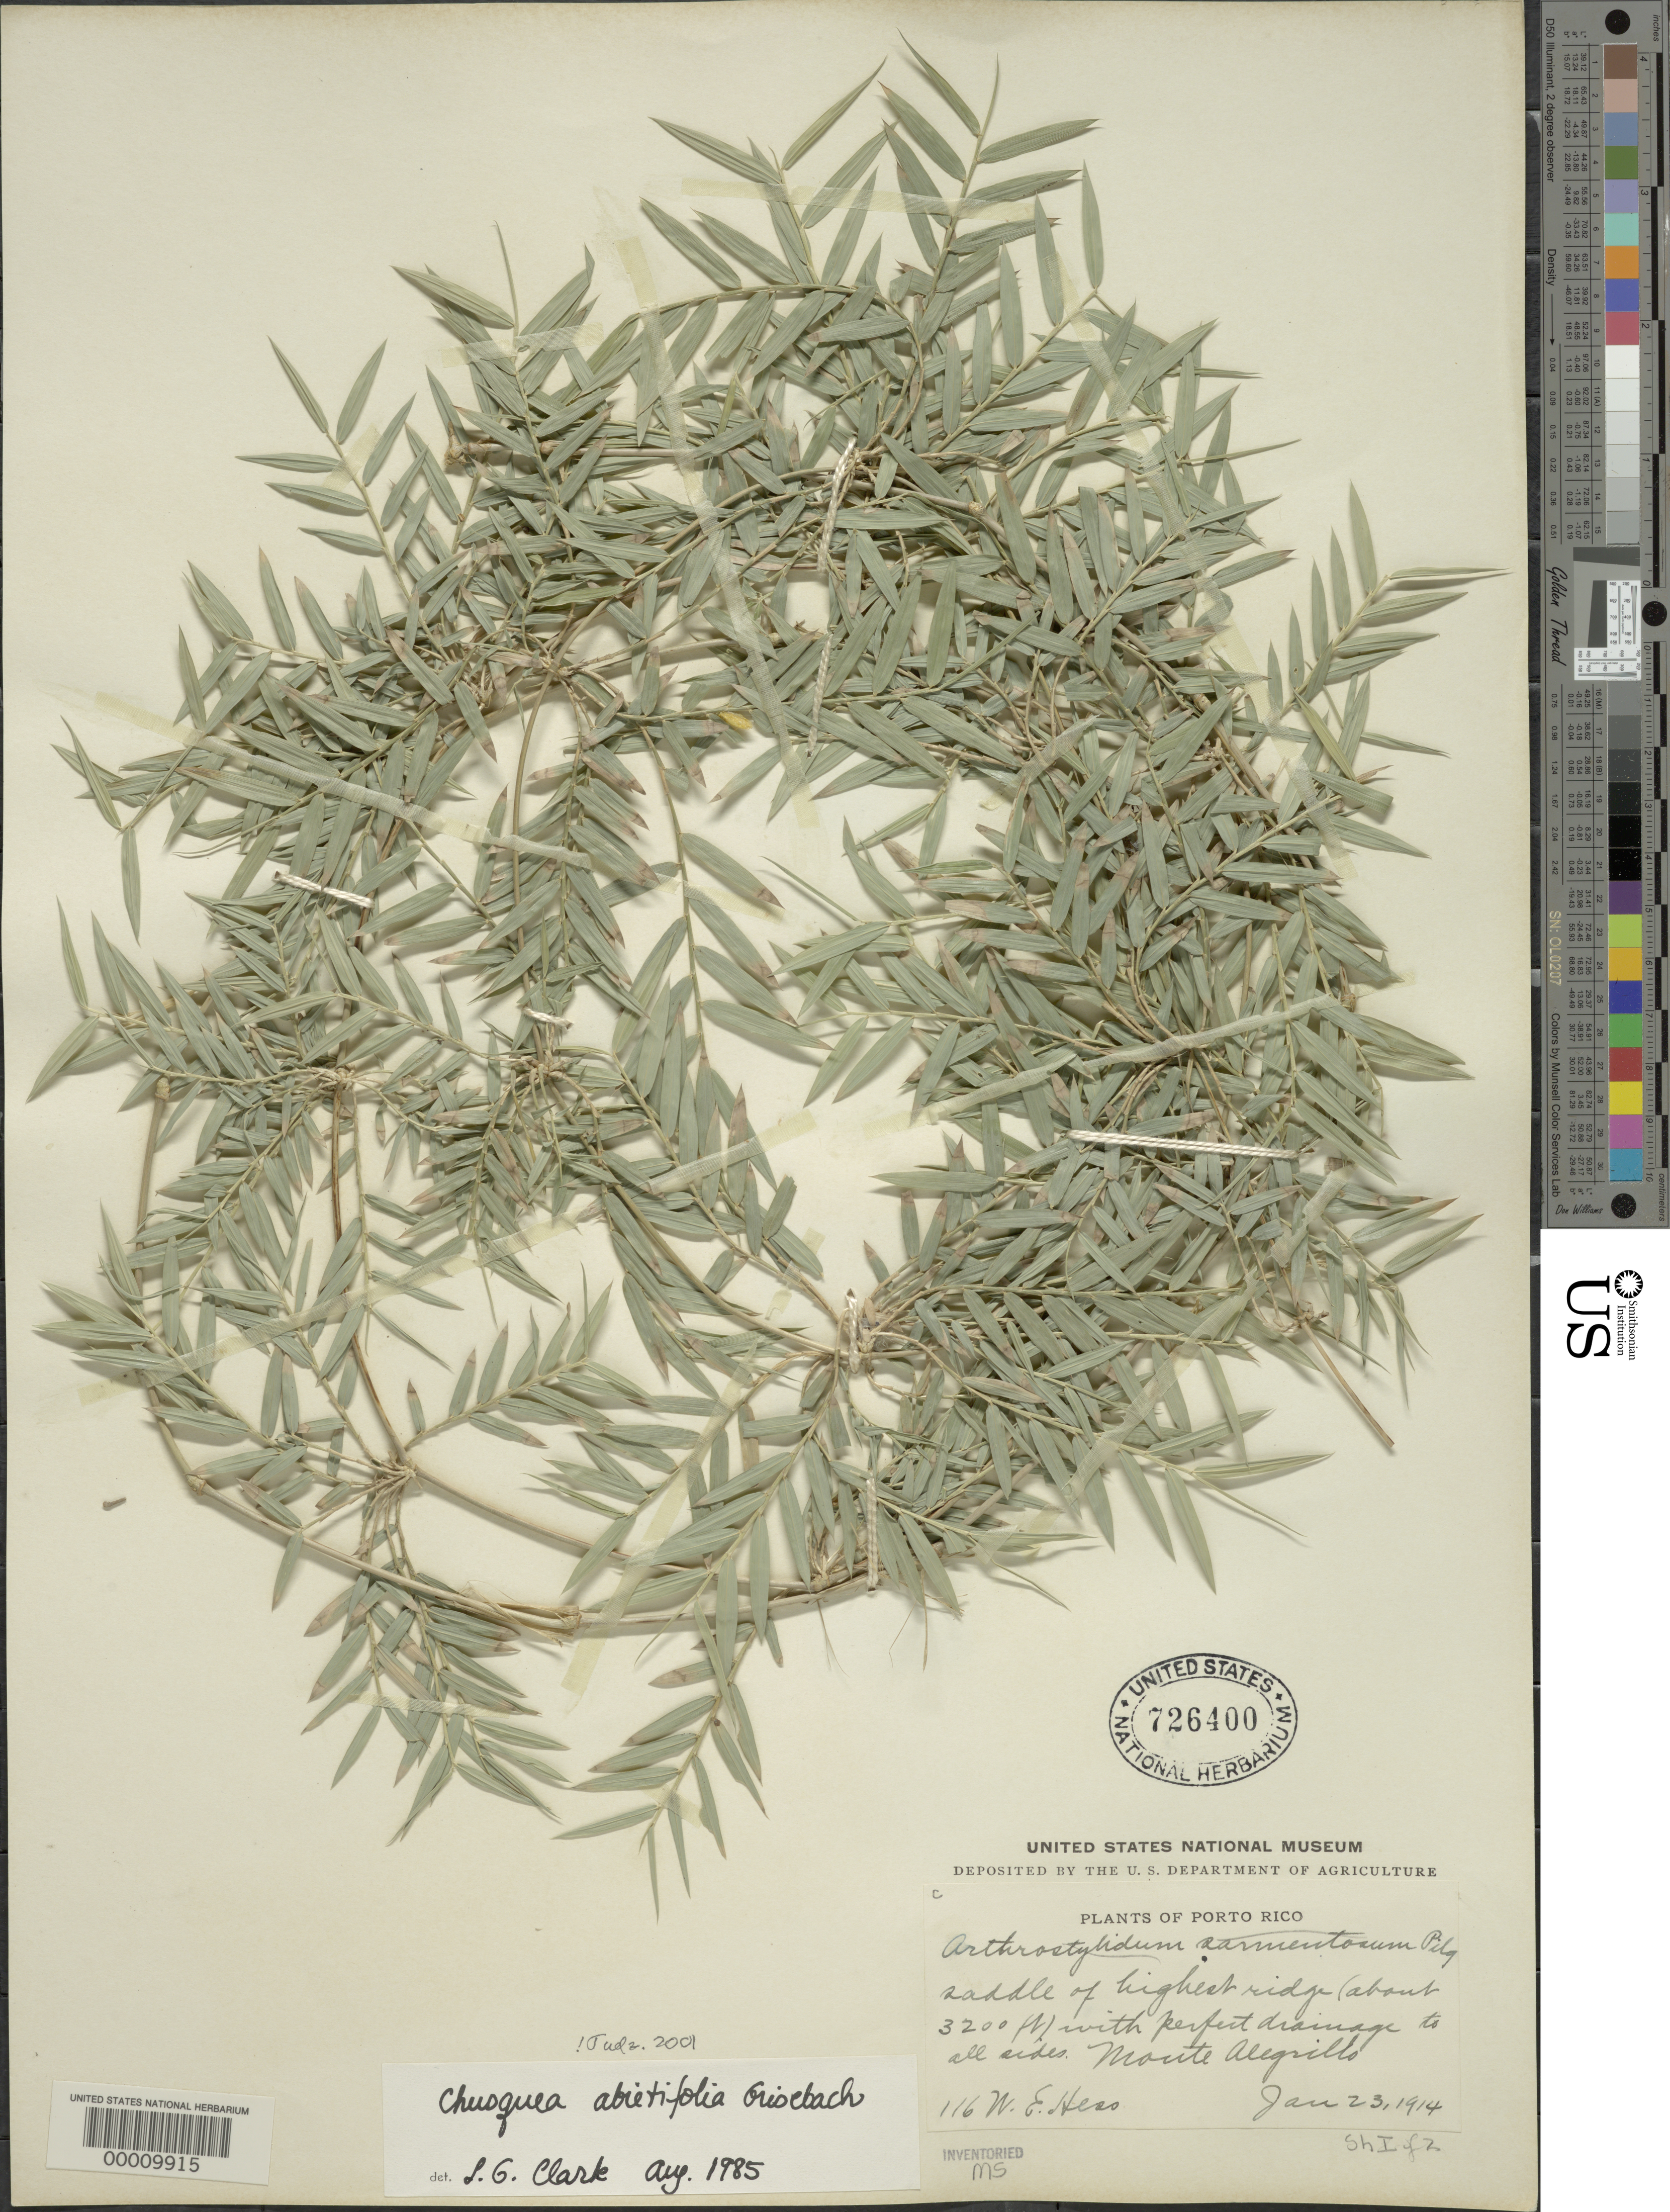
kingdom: Plantae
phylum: Tracheophyta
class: Liliopsida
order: Poales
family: Poaceae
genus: Chusquea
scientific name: Chusquea abietifolia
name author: Griseb.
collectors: W. Hess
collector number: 116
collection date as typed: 23 Jan 1914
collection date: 1914-01-23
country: Puerto Rico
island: Greater Antilles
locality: Monte alegrillo, maricao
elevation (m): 975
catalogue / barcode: US 726400